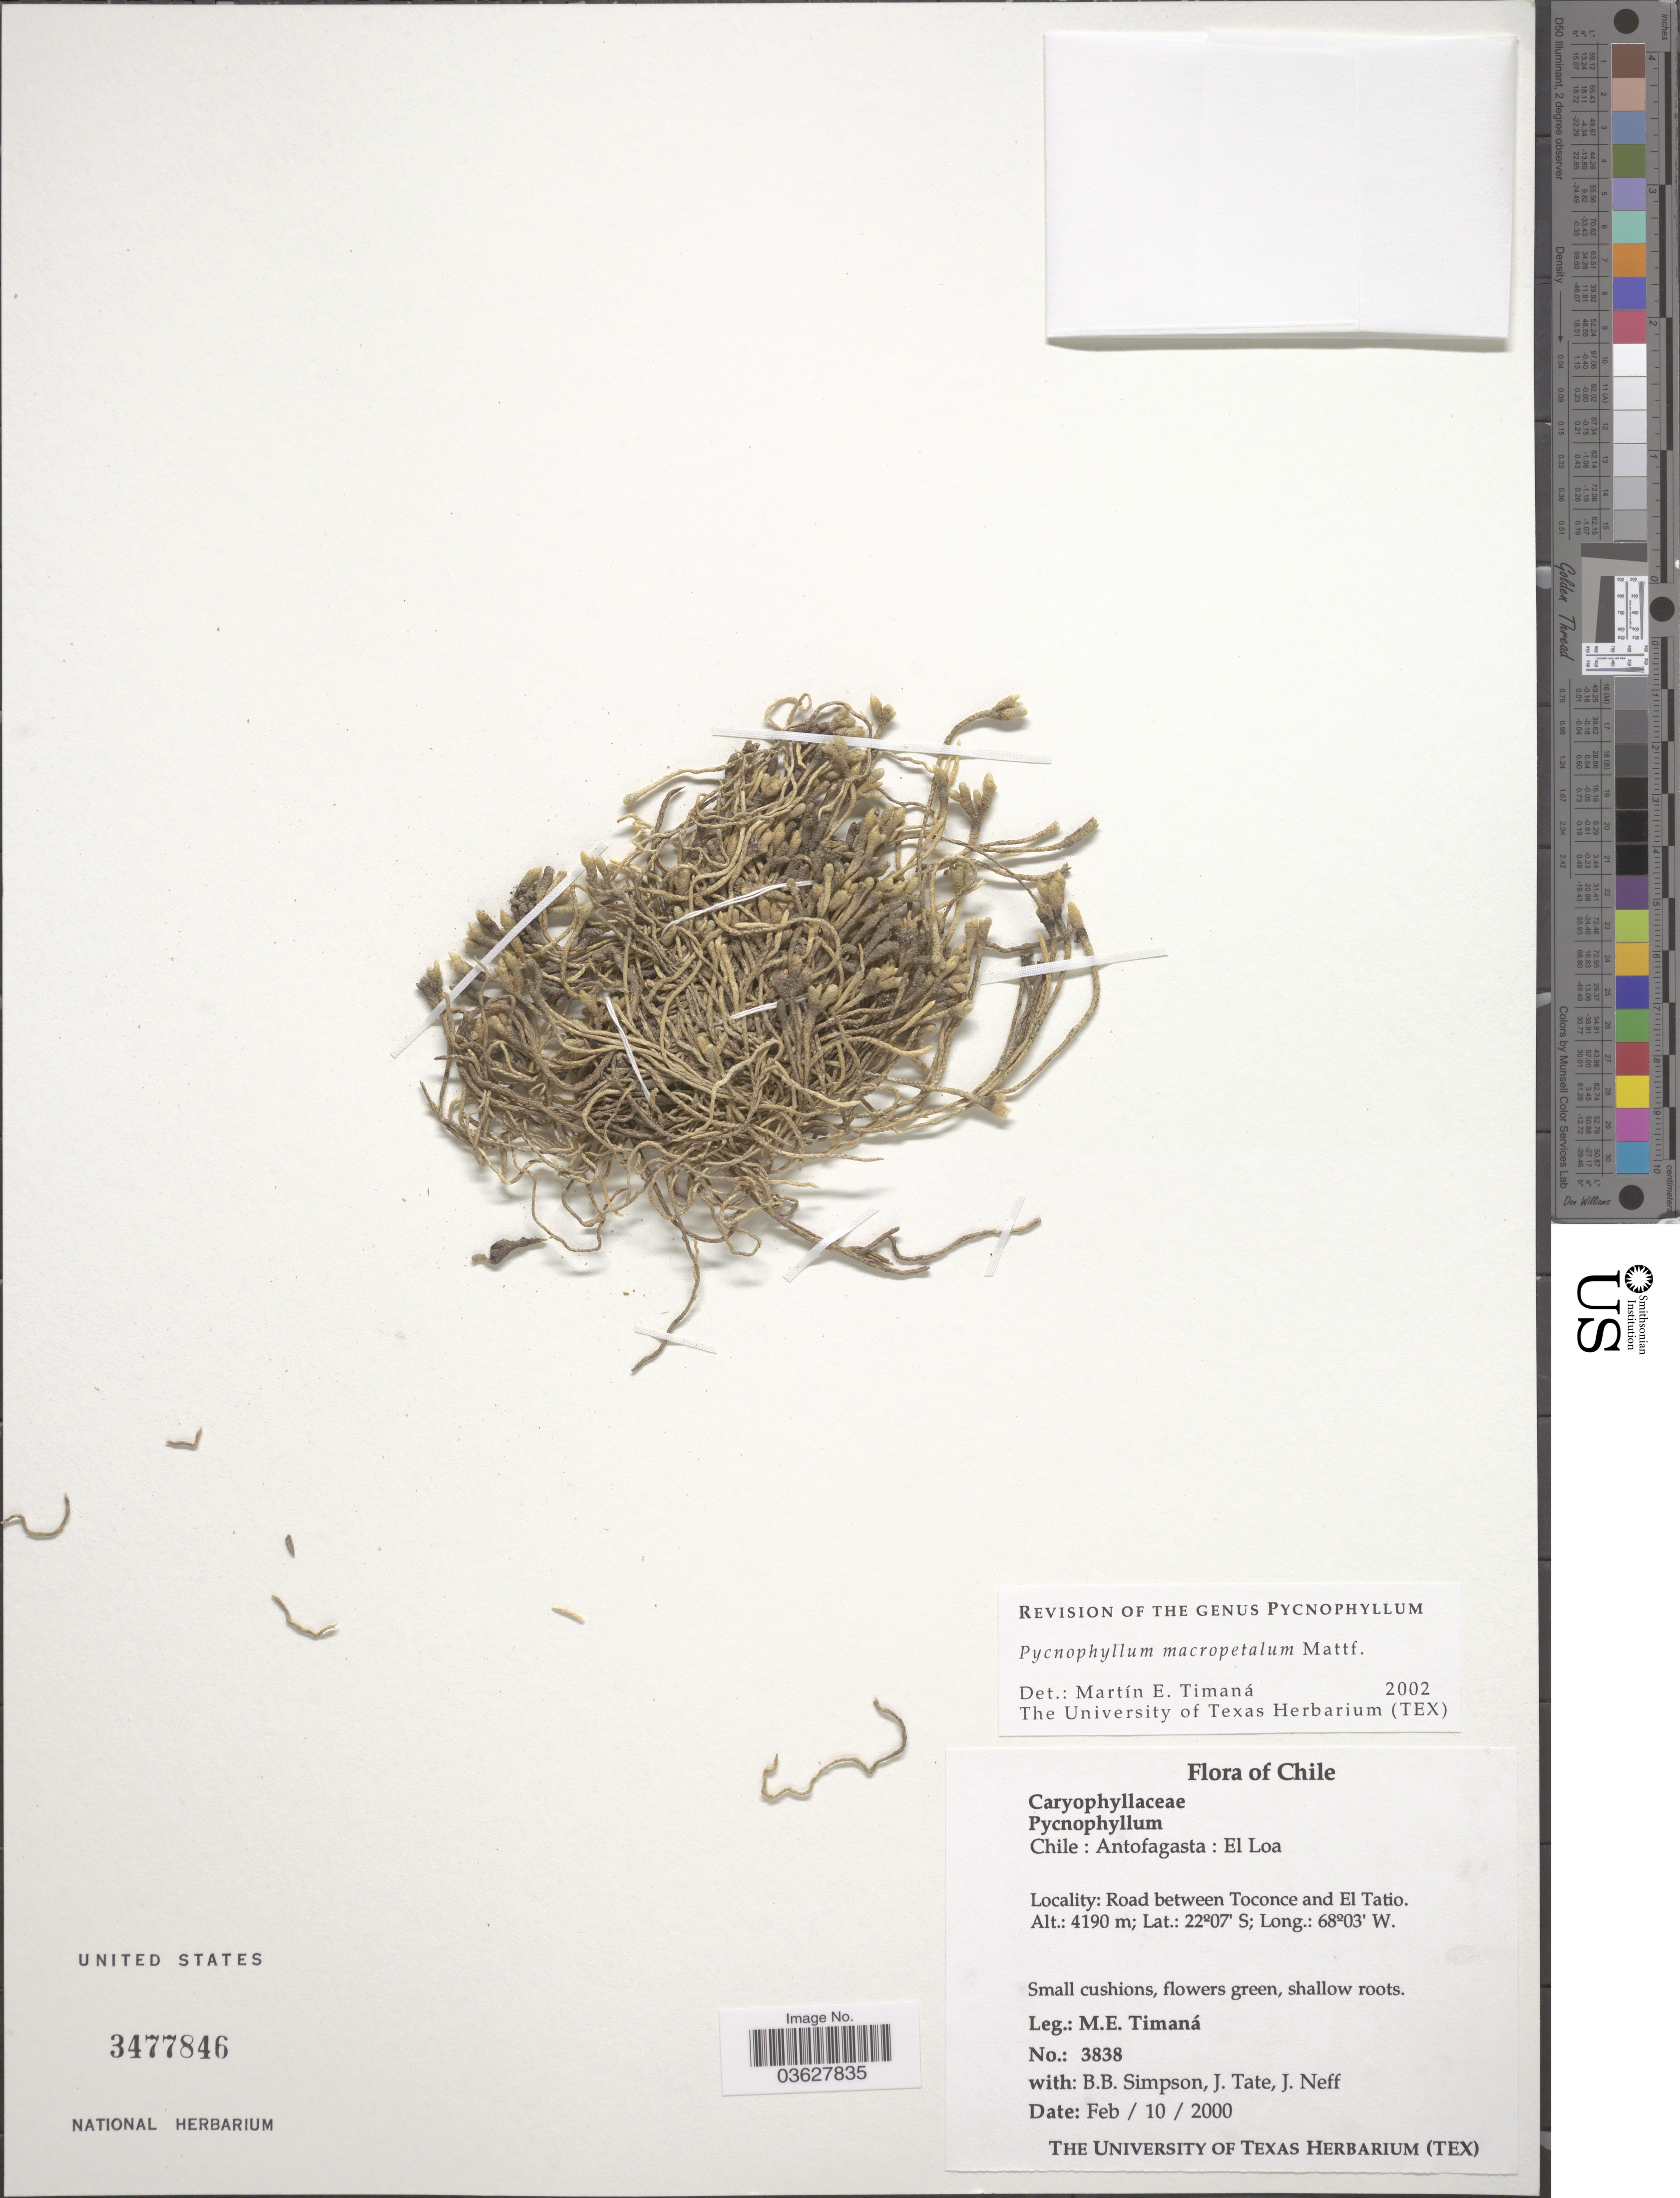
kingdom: Plantae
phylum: Tracheophyta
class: Magnoliopsida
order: Caryophyllales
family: Caryophyllaceae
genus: Pycnophyllum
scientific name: Pycnophyllum macropetalum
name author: Mattf.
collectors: M. E. Timaná, B. Simpson, J. Tate & J. Neff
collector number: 3838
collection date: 2000-02-10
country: Chile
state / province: Antofagasta (II)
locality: El Loa. Road between Toconce and El Tatio.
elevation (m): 4190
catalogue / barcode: US 3477846